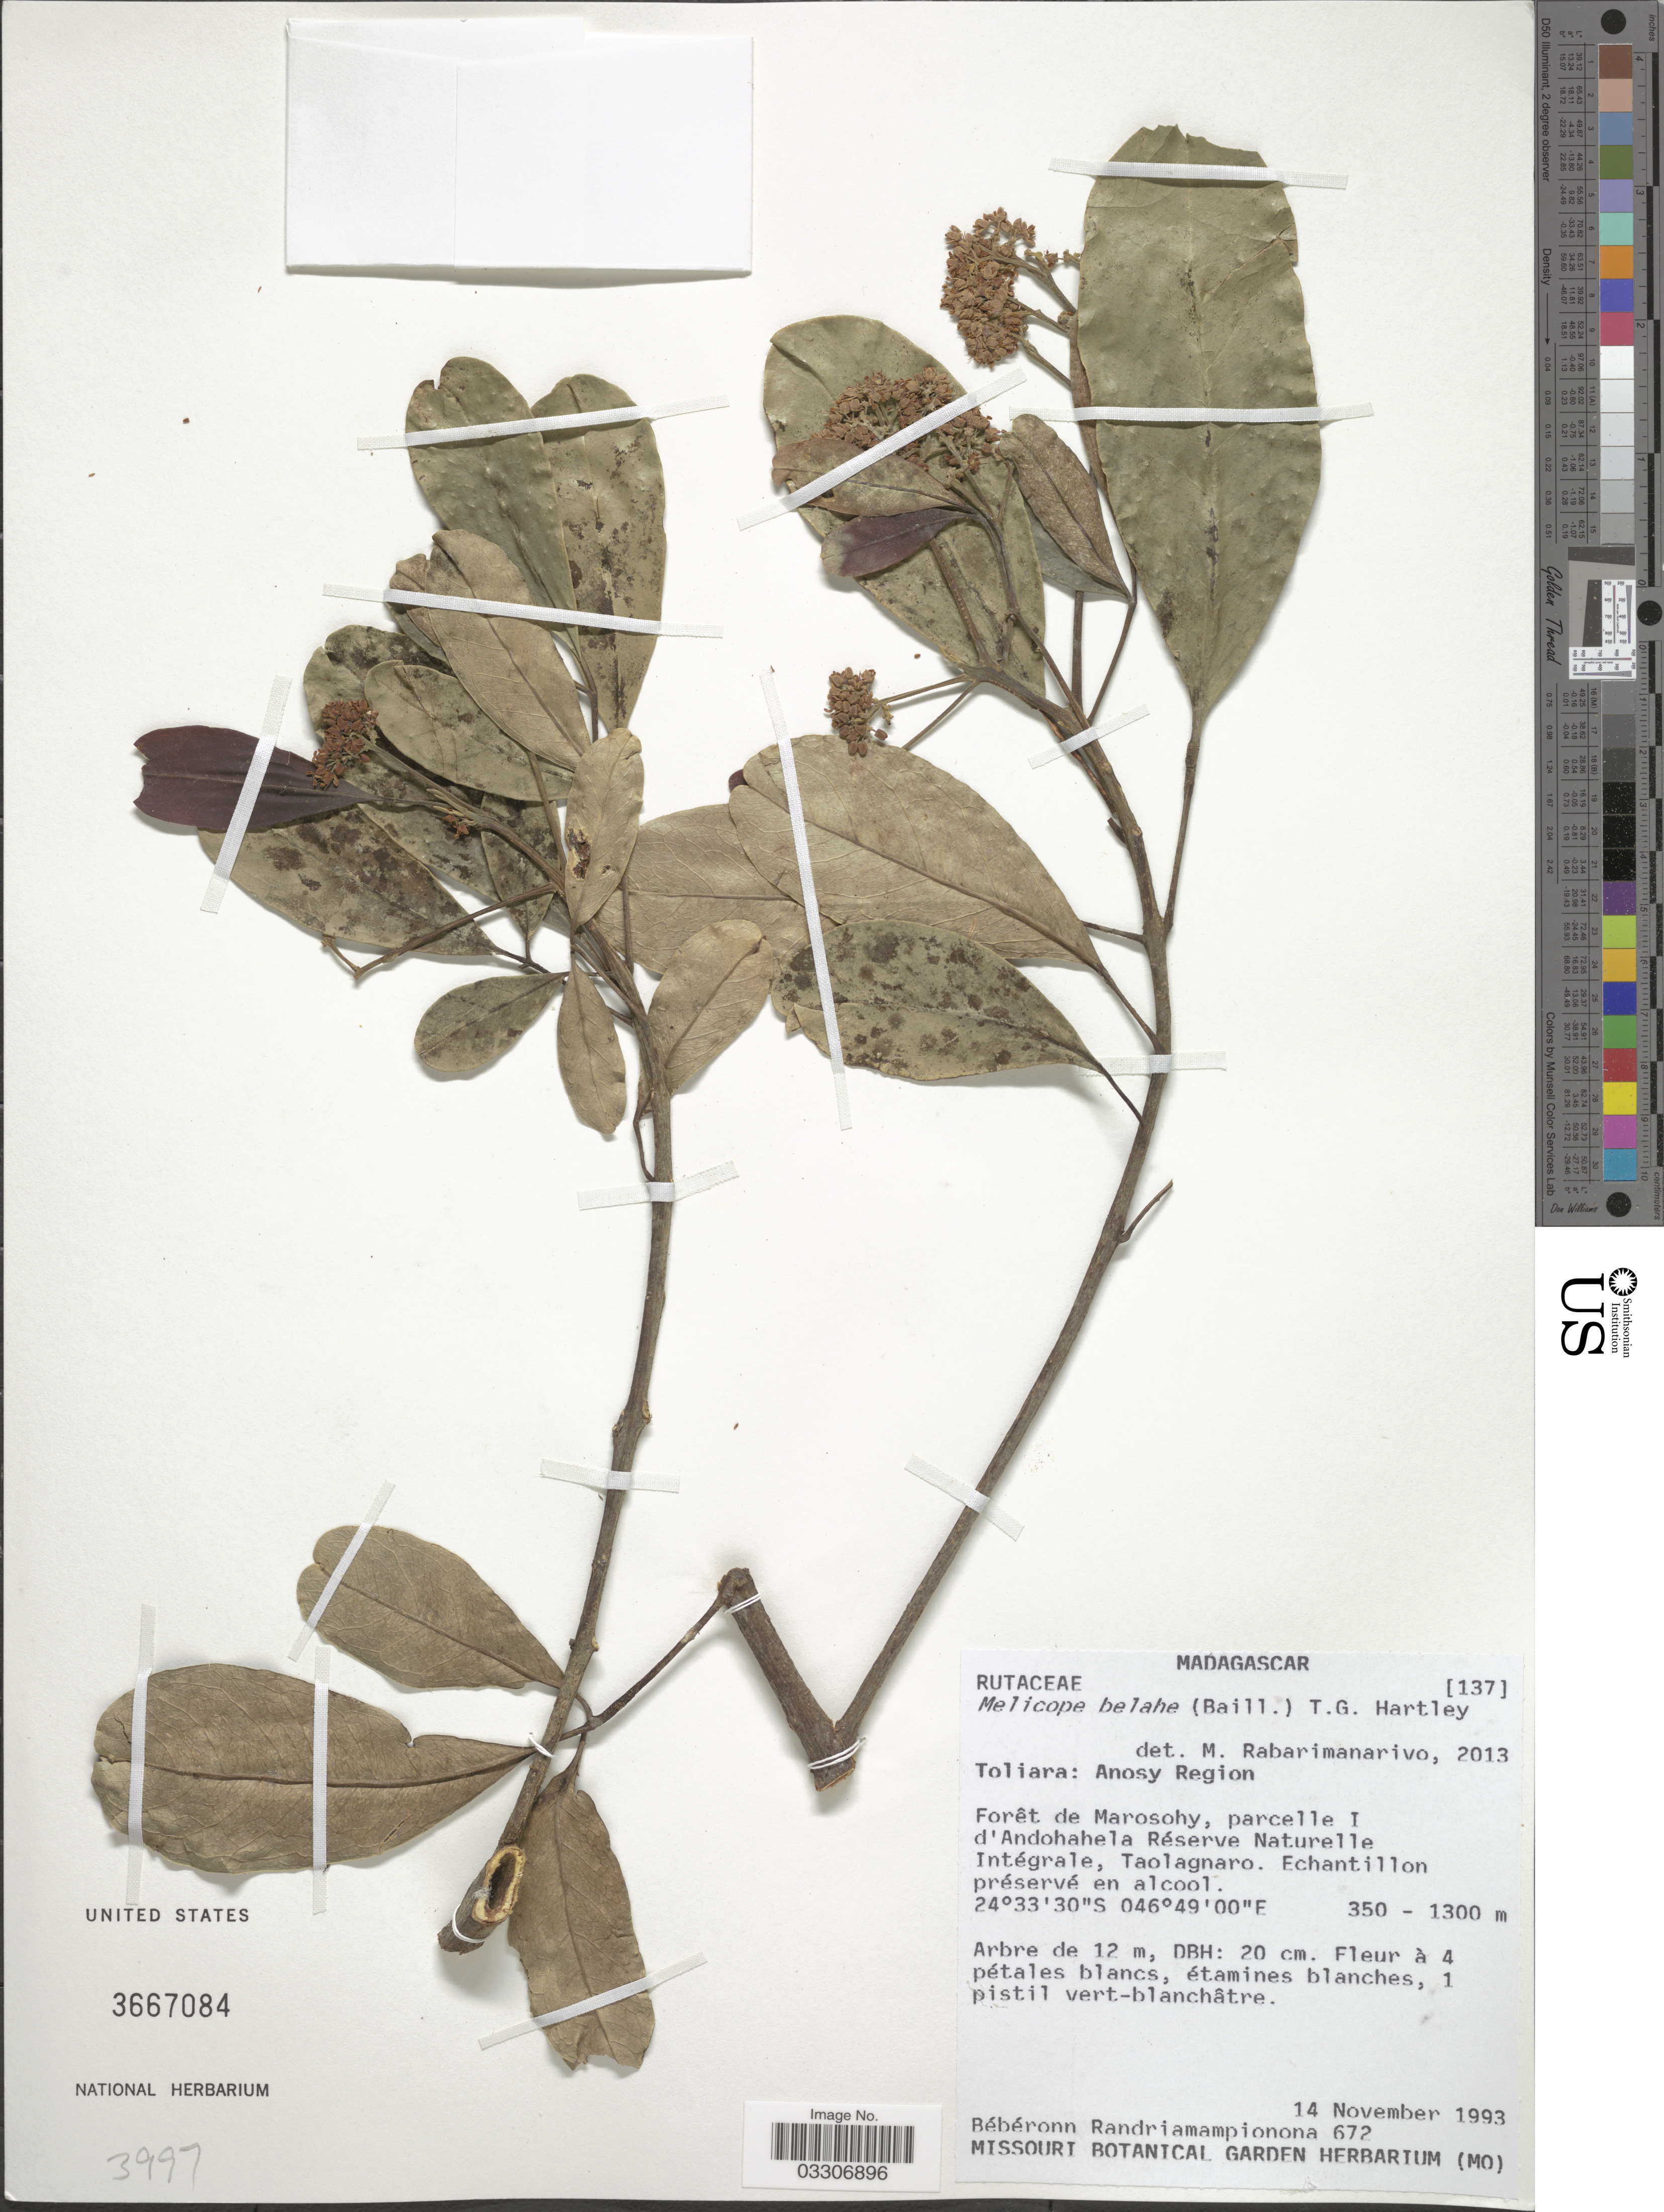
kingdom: Plantae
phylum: Tracheophyta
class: Magnoliopsida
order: Sapindales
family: Rutaceae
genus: Melicope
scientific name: Melicope belahe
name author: (Baill.) T.G. Hartley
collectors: B. Randriamampionona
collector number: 672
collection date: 1993-11-14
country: Madagascar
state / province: Anosy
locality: Anosy Region. Forêt de Marosohy, parcelle I d'Andohahela Réserve Naturelle Intégrale, Taolagnaro.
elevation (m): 350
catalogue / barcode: US 3667084